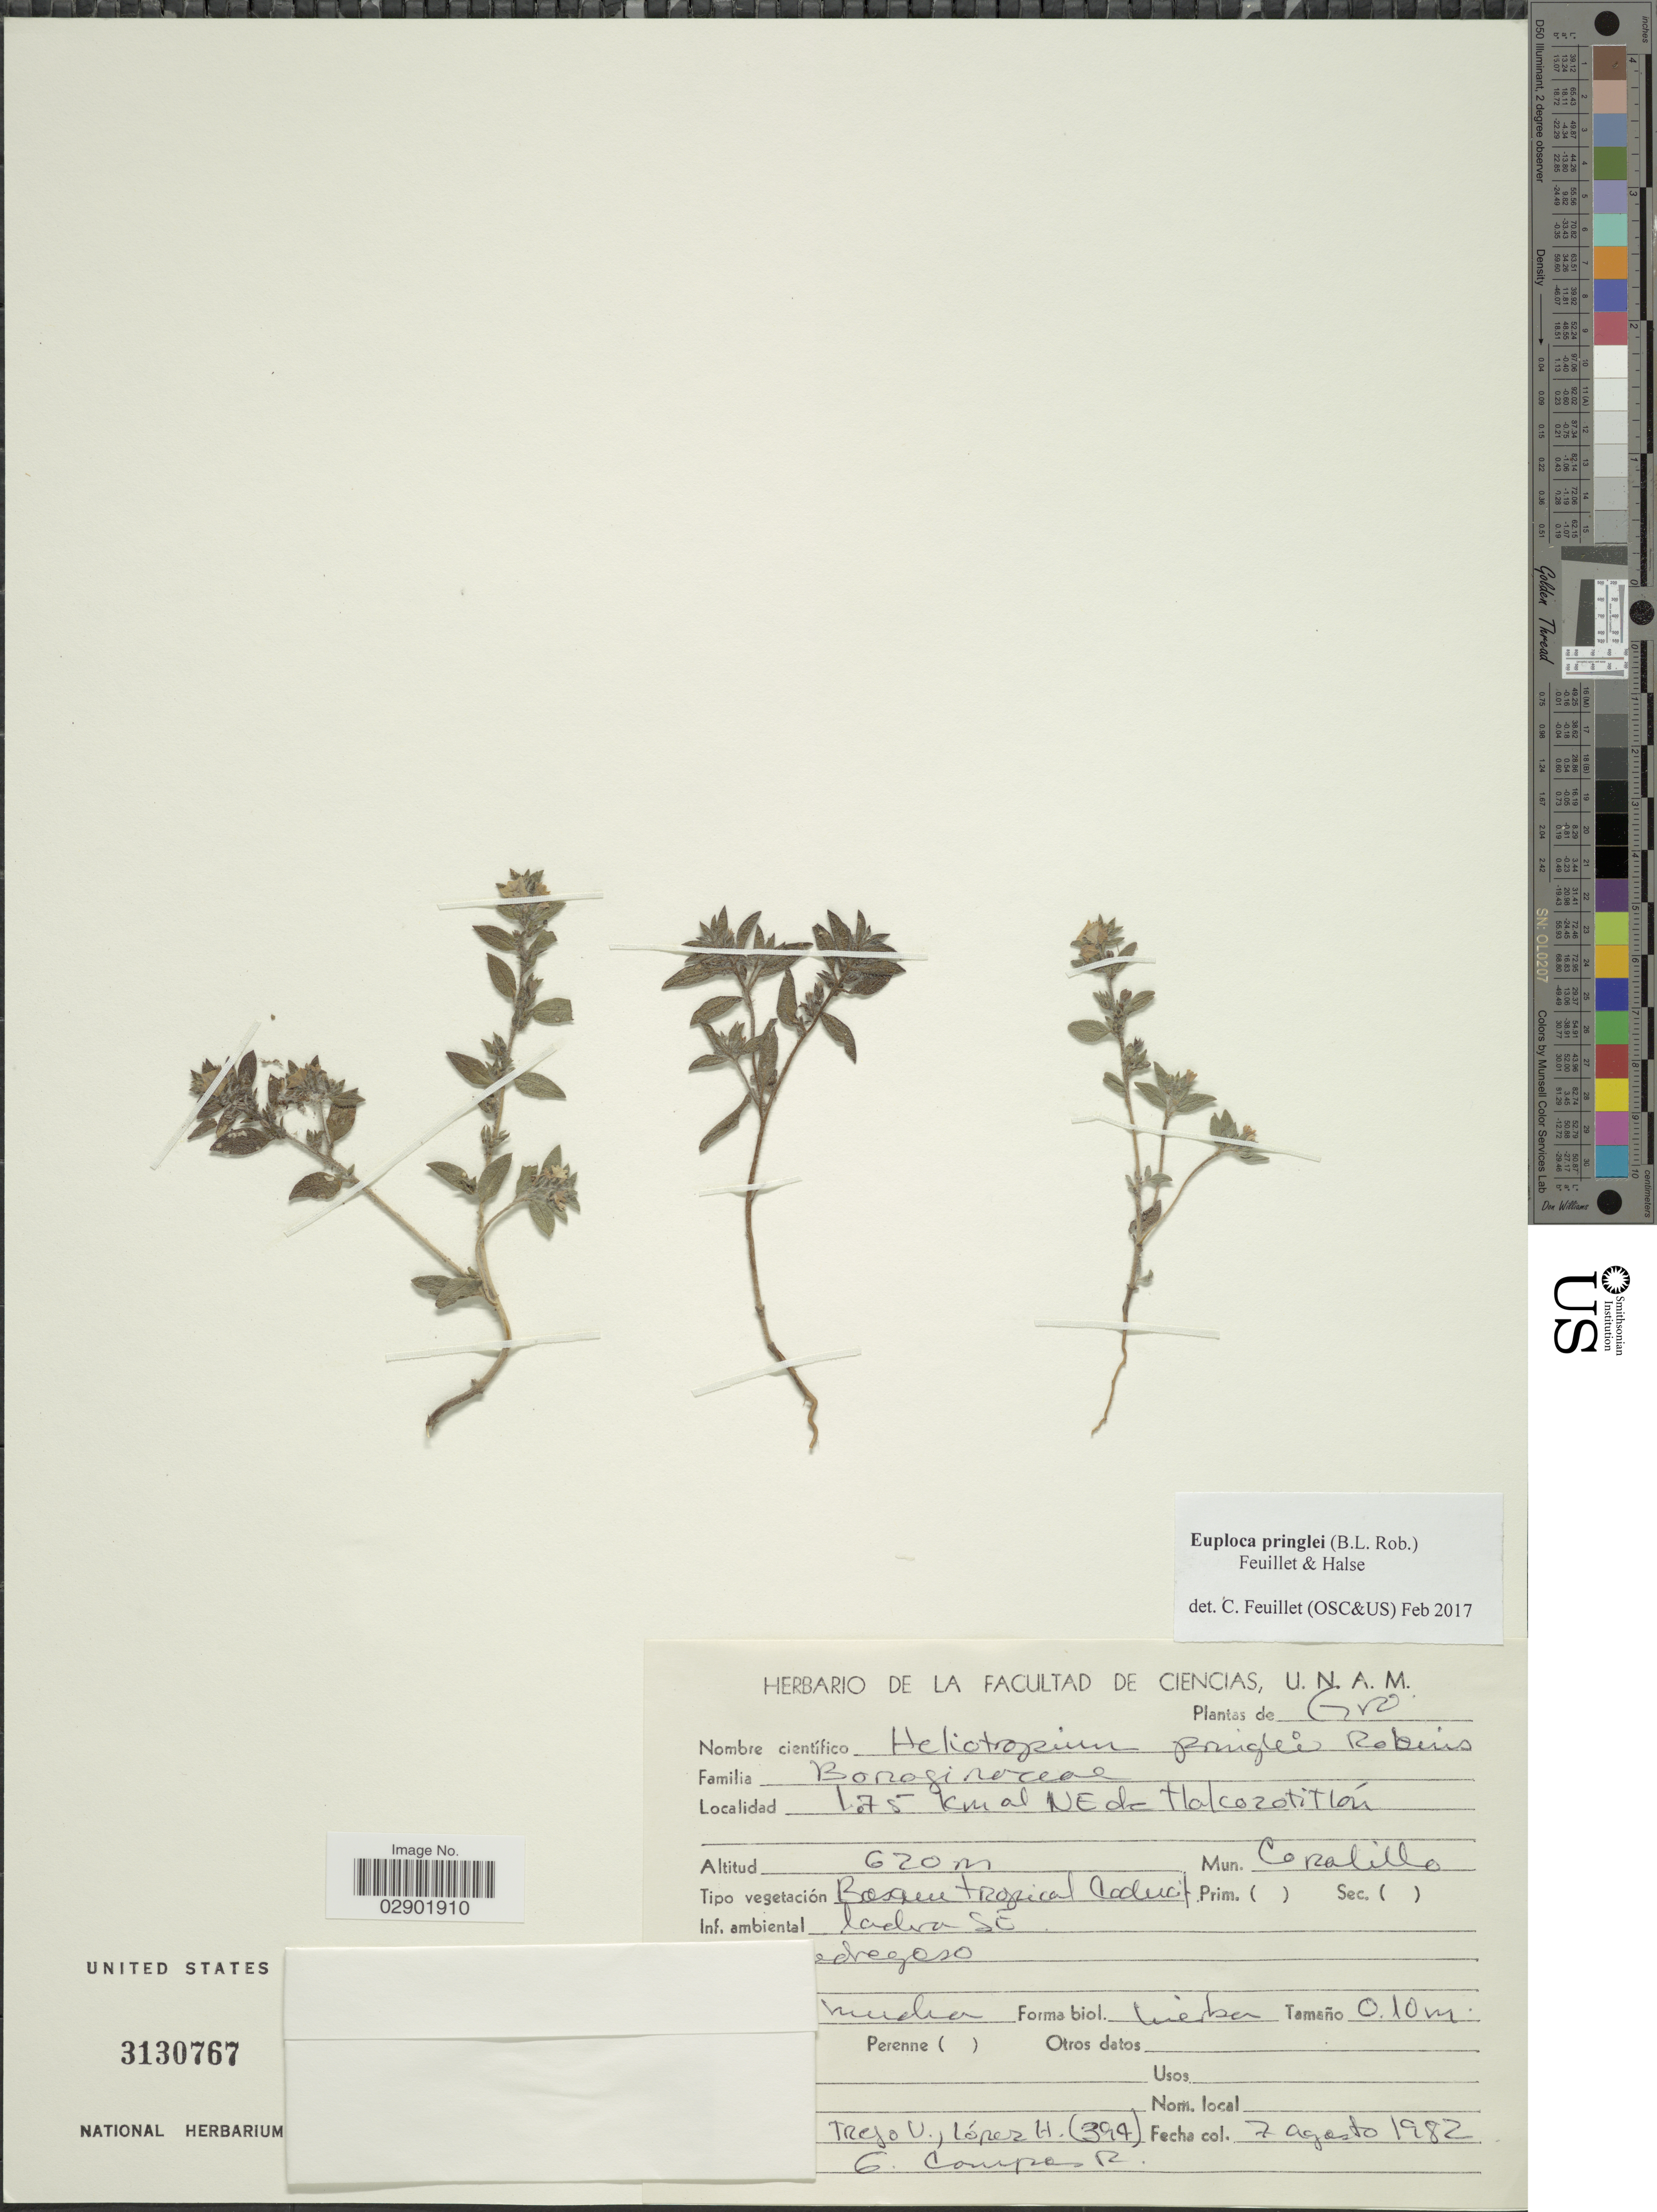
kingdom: Plantae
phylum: Tracheophyta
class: Magnoliopsida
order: Boraginales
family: Heliotropiaceae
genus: Euploca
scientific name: Euploca pringlei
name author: (B.L. Rob.) Halse & Feuillet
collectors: R. Trejo V. & H. López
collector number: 399*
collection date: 1982-08-07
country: Mexico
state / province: Guerrero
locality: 1.75 km al NE de Tlalcozotitlón. Mun. Copalillo.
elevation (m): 620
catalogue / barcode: US 3130767